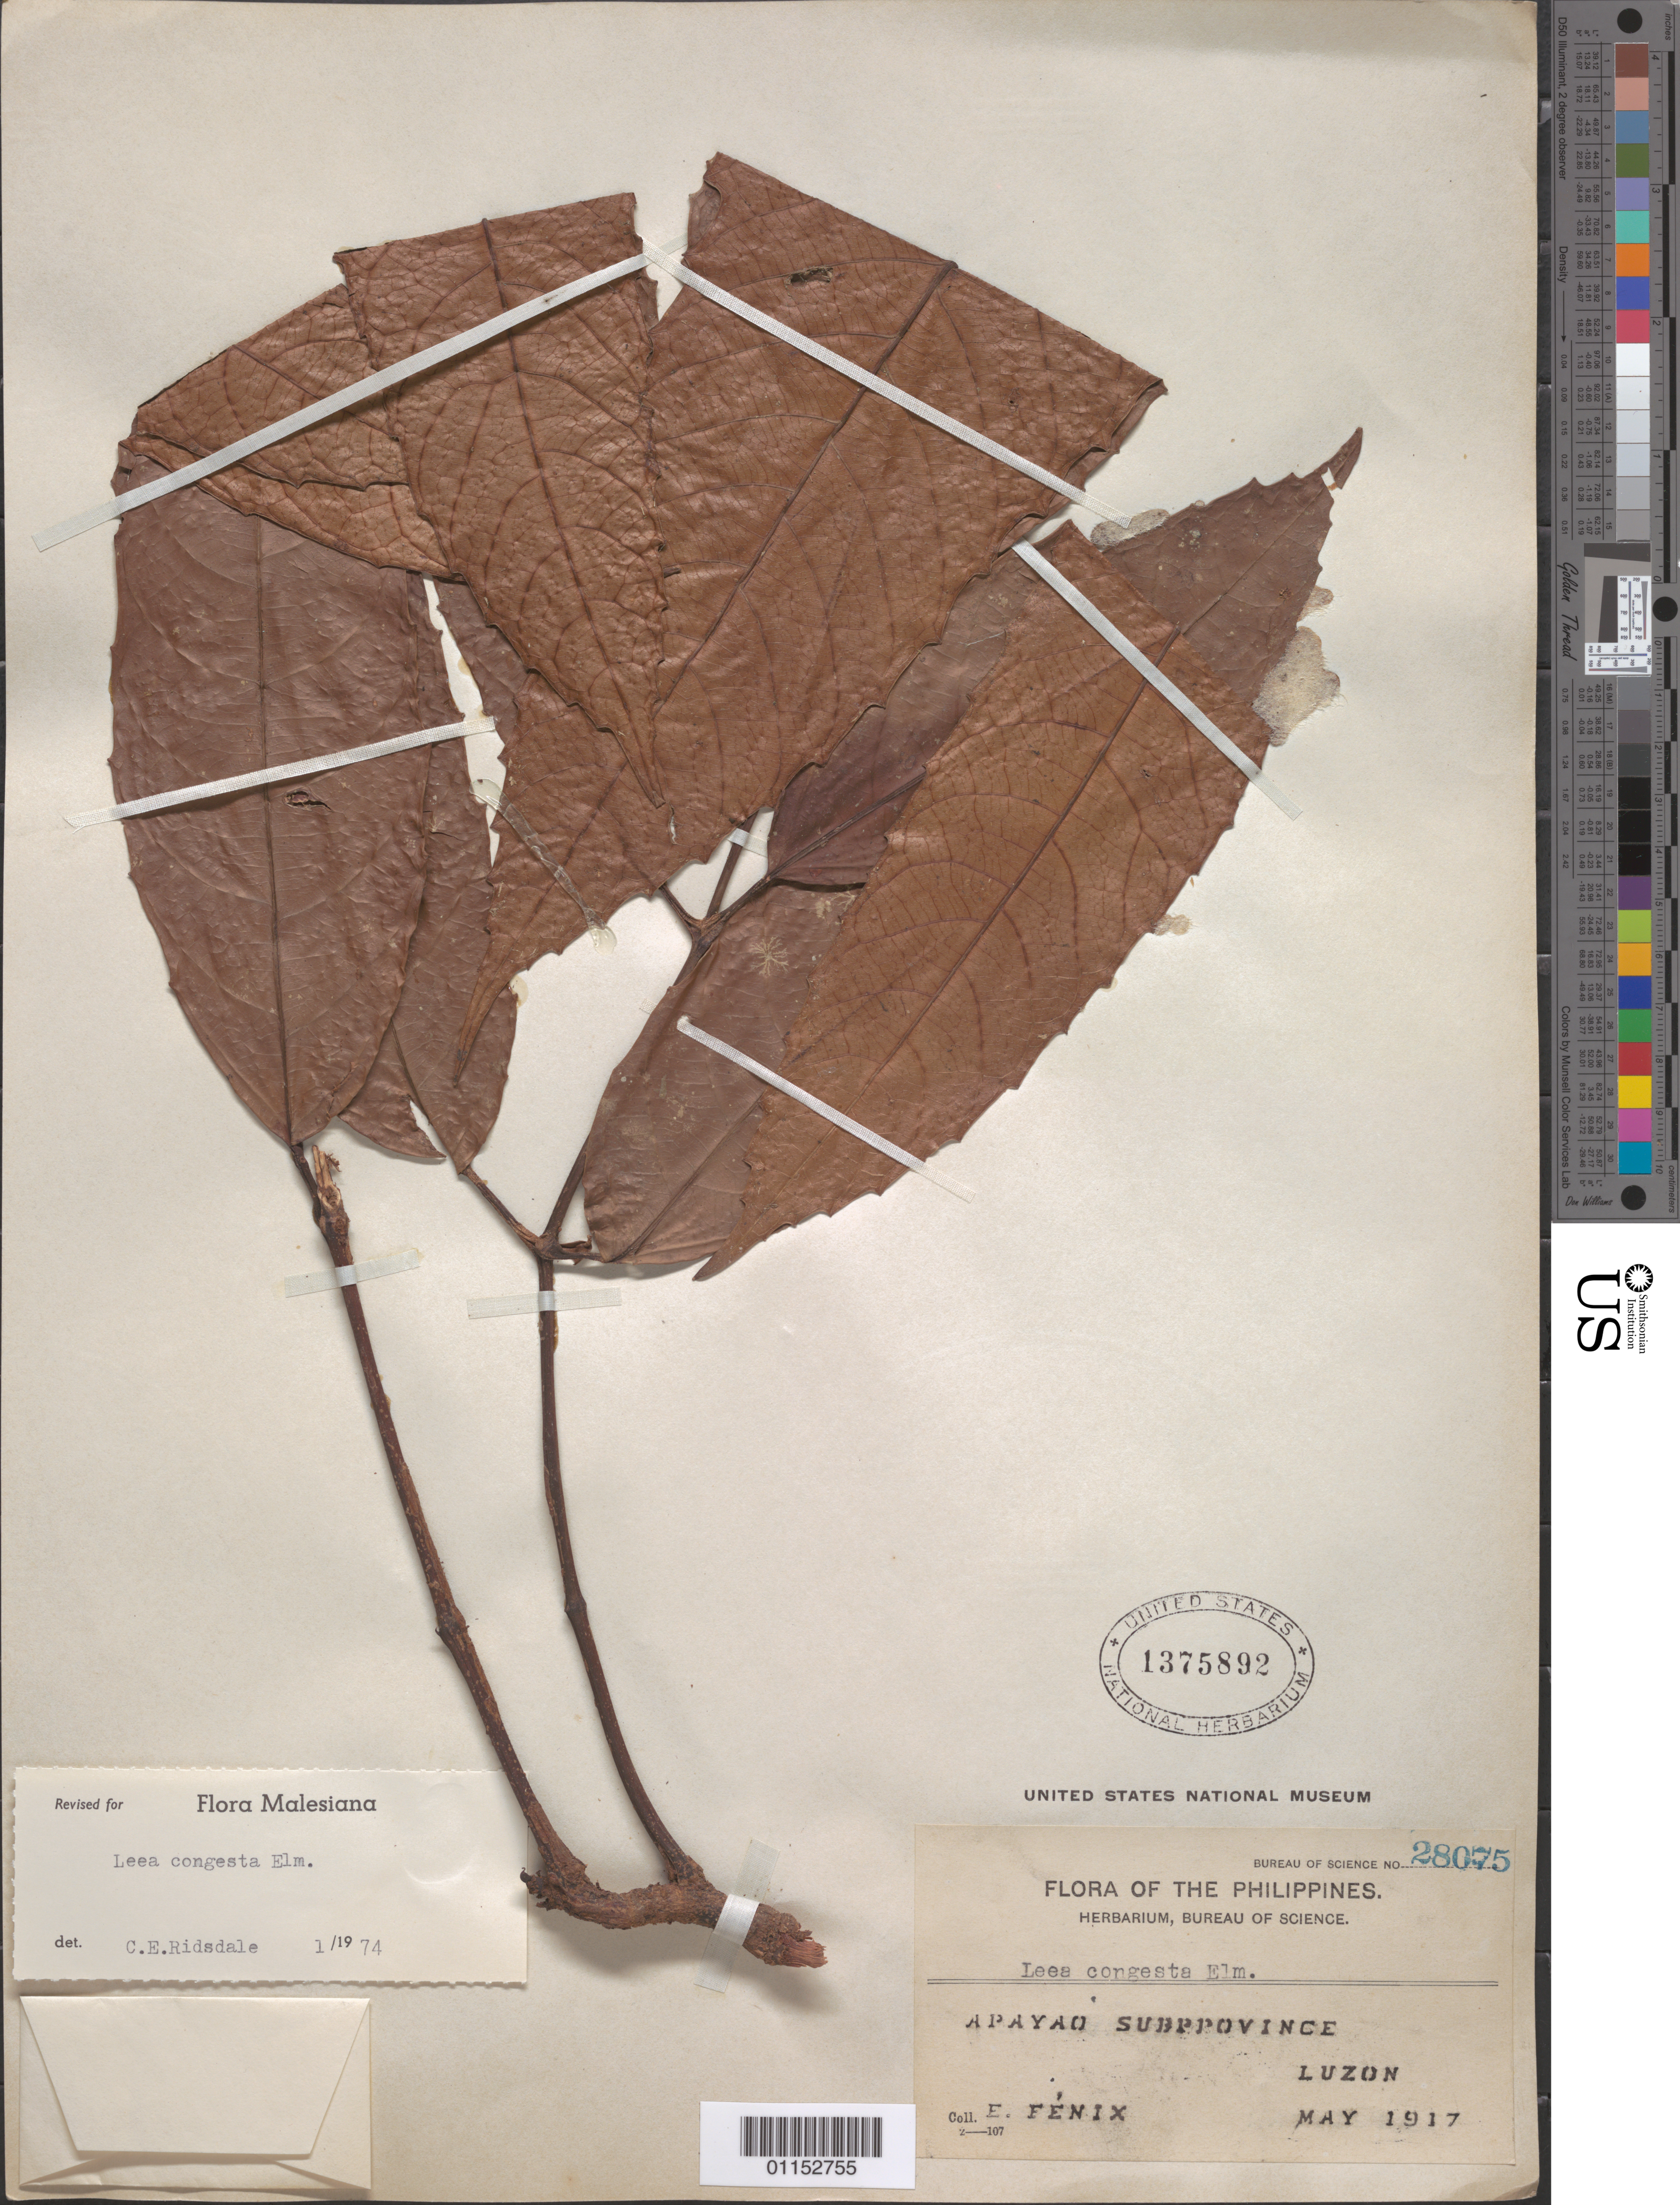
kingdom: Plantae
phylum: Tracheophyta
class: Magnoliopsida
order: Vitales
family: Vitaceae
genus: Leea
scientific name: Leea congesta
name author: Elmer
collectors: E. Fenix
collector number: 28075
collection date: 1917-05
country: Philippines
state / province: Cordillera (Administrative Region)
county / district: Apayao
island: Luzon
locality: Apayao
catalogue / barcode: US 1375892